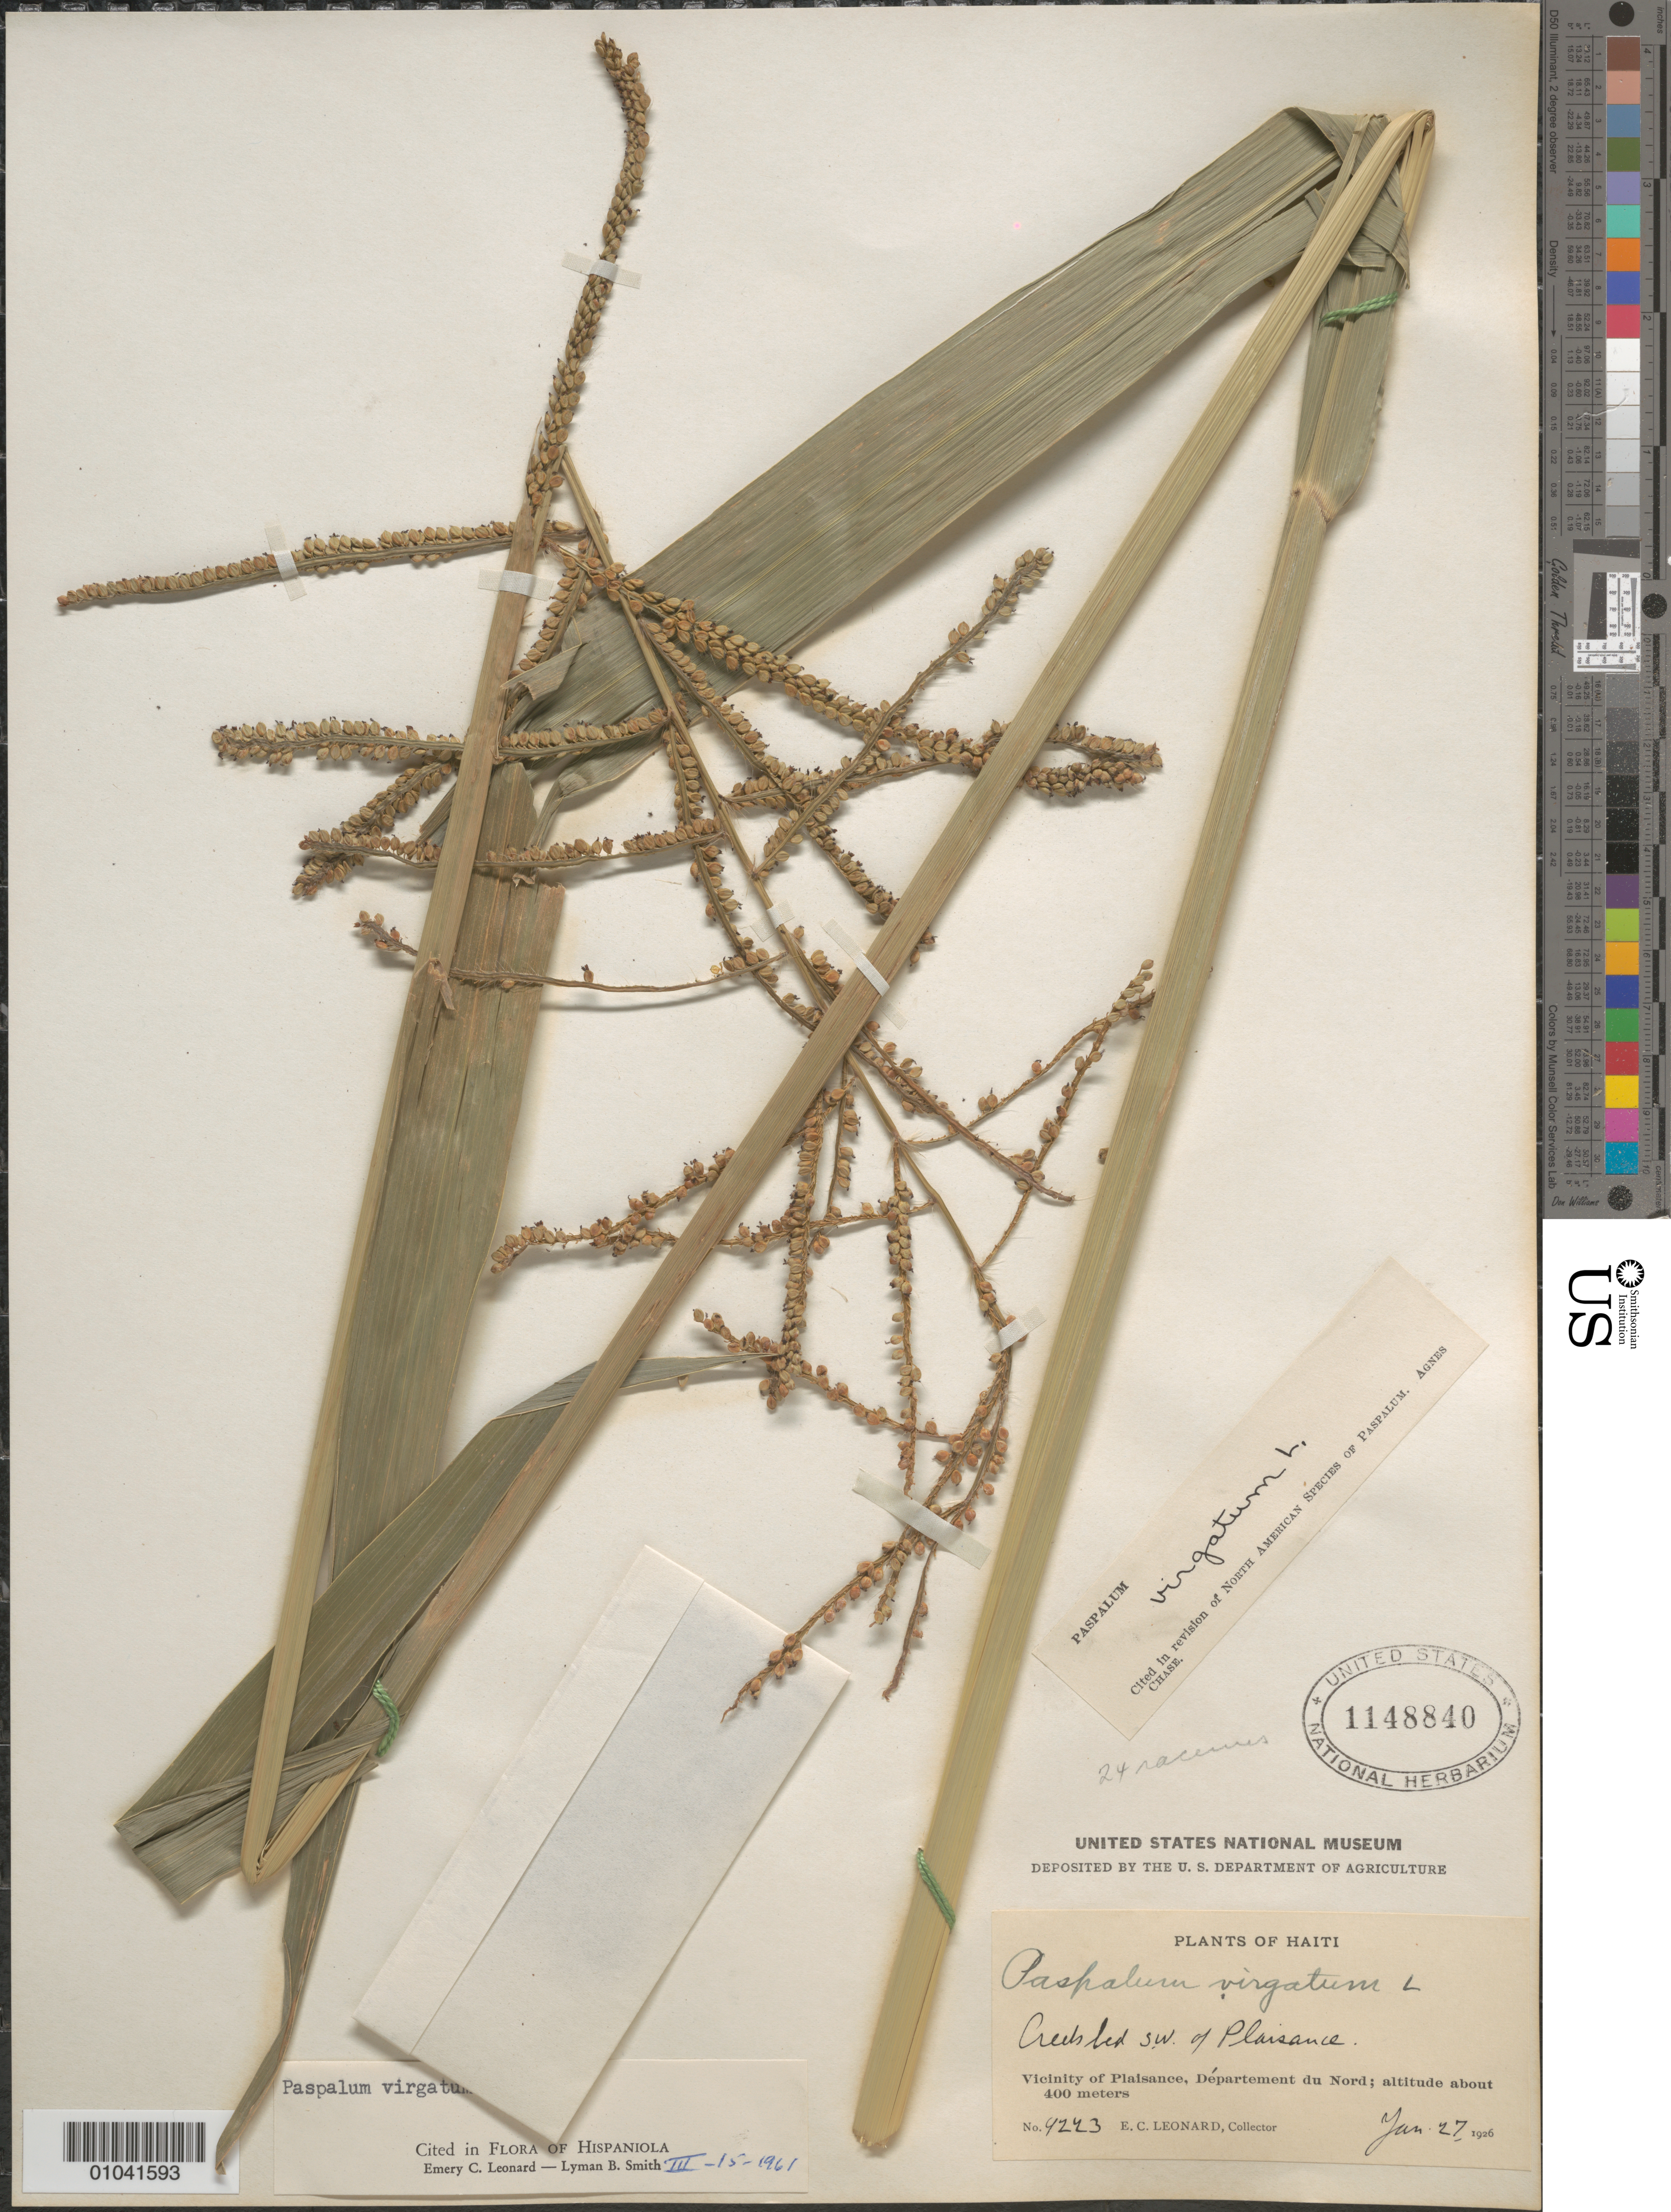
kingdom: Plantae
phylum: Tracheophyta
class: Liliopsida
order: Poales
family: Poaceae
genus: Paspalum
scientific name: Paspalum virgatum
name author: L.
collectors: E. C. Leonard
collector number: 9223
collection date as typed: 27 Jan 1926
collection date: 1926-01-27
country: Haiti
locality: SW of Plaisance, Departement du Nord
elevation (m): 400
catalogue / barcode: US 1148840